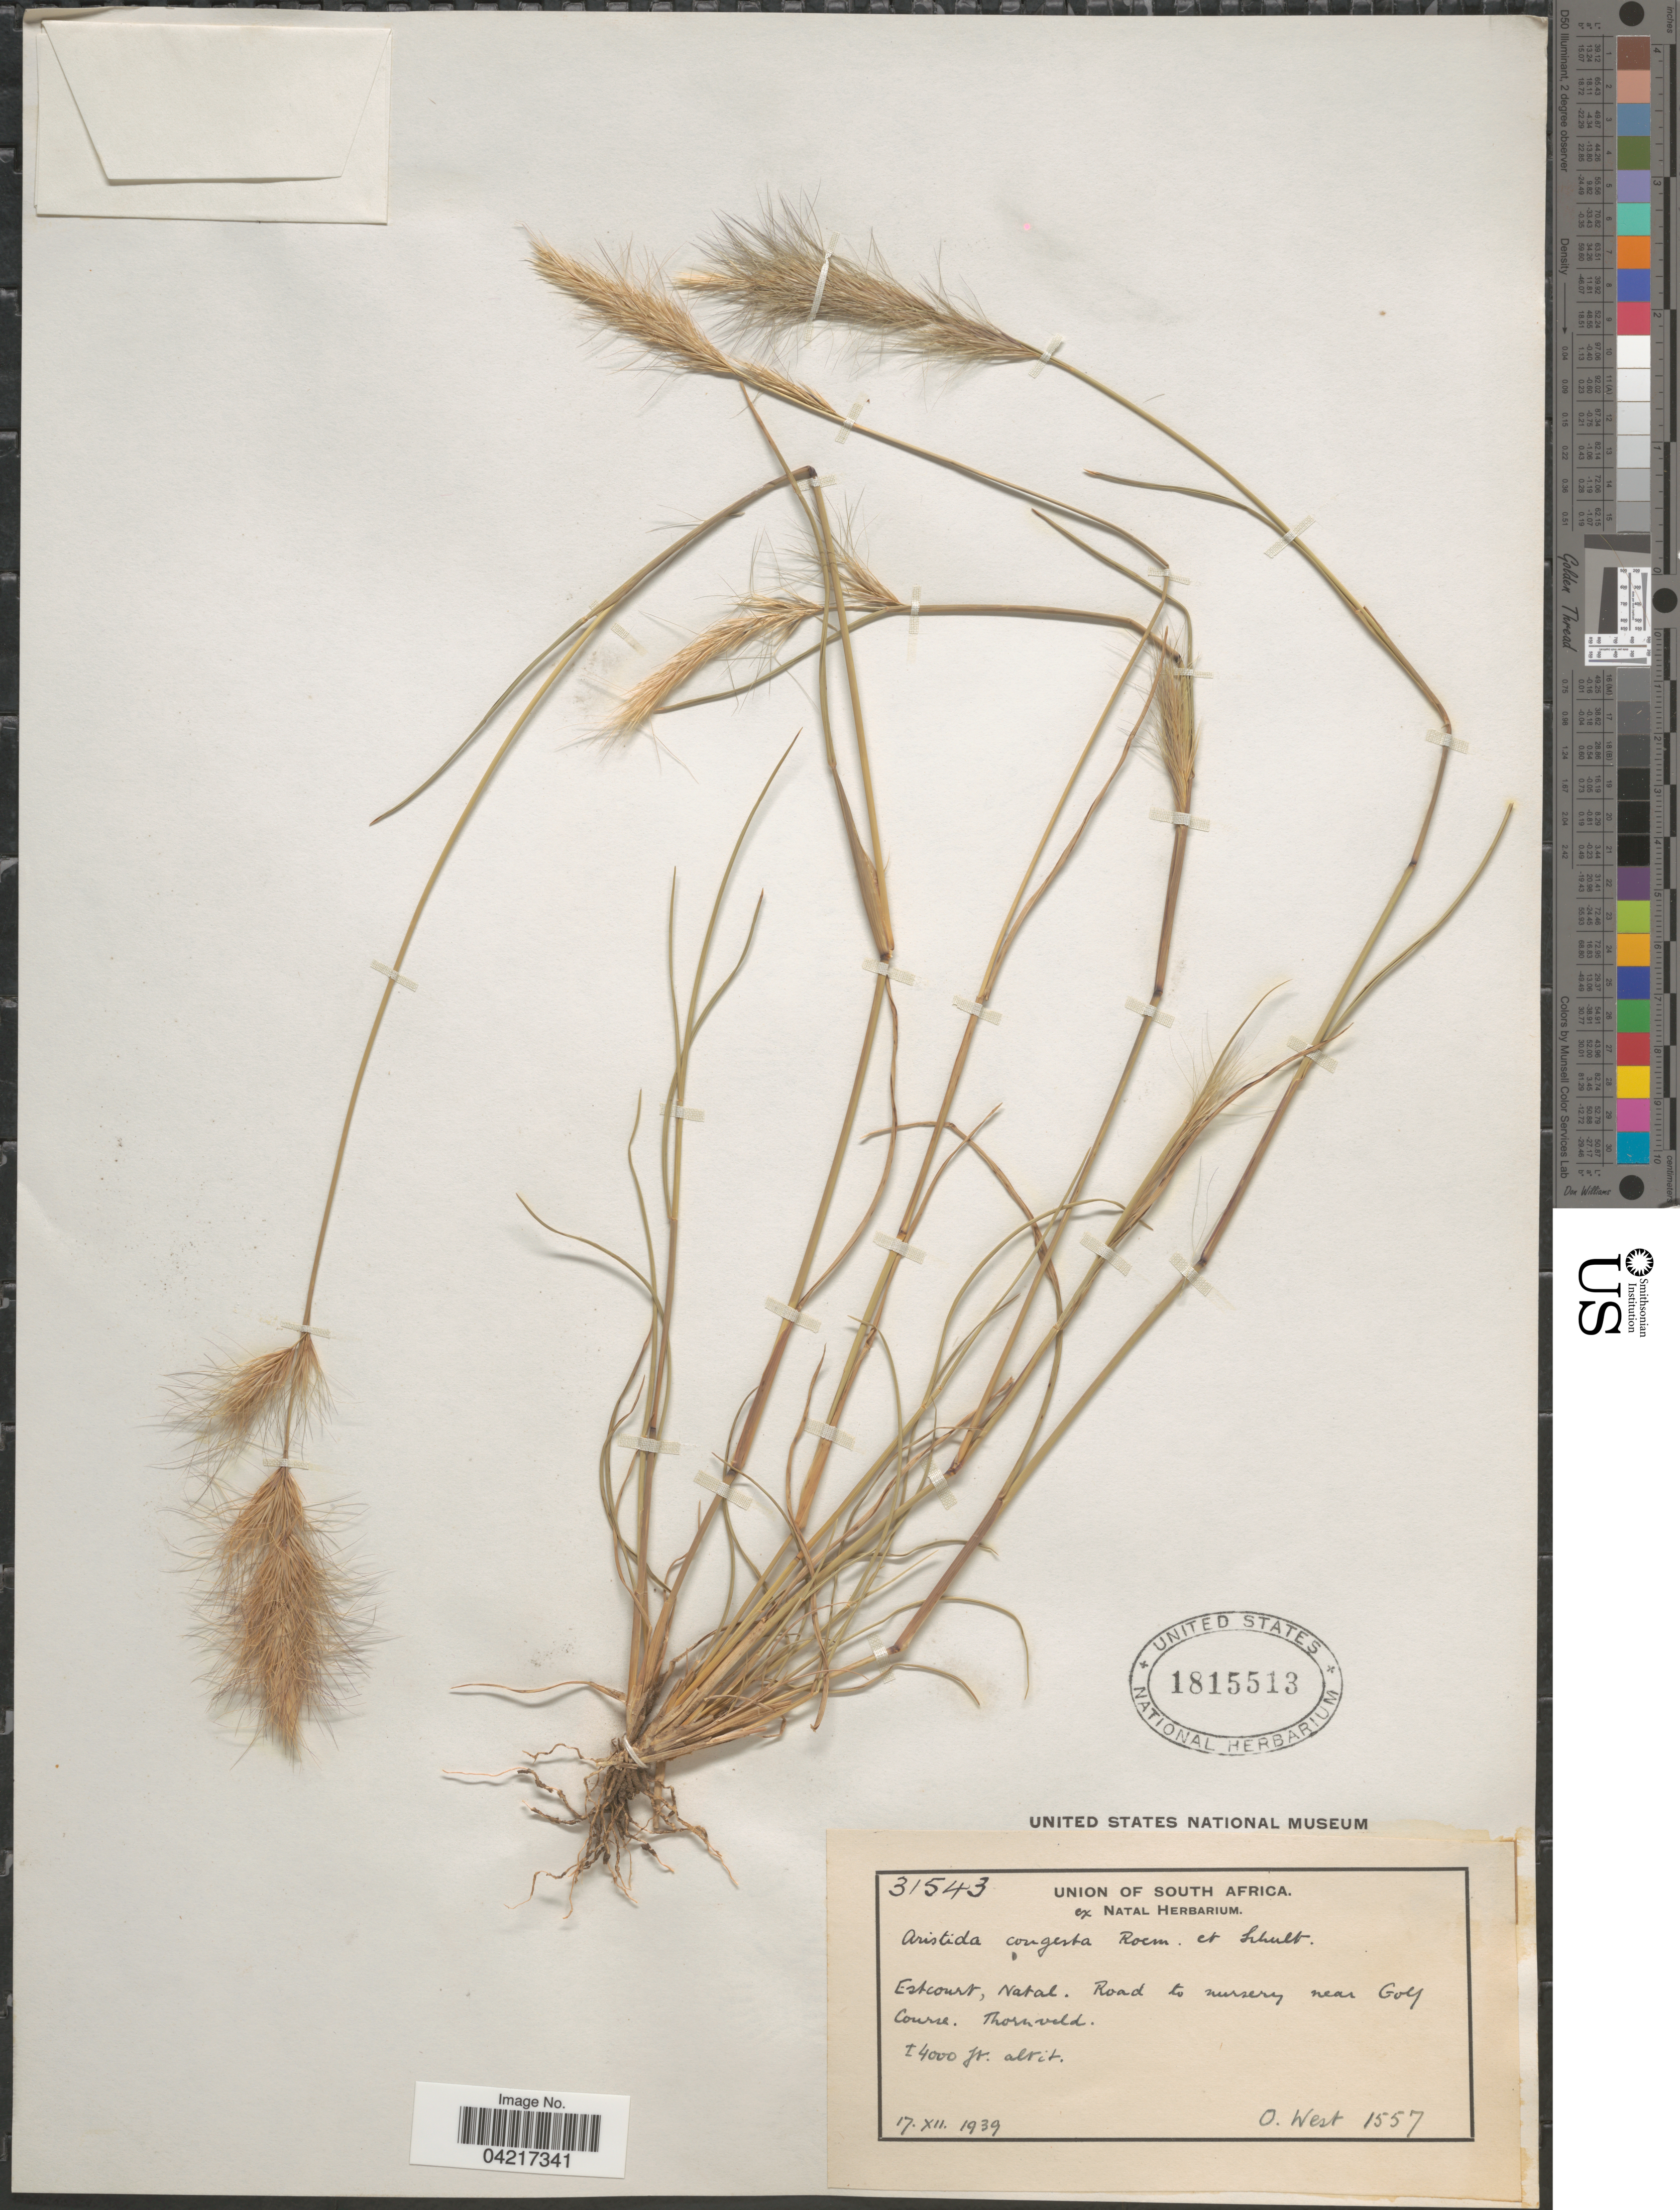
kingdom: Plantae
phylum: Tracheophyta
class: Liliopsida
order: Poales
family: Poaceae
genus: Aristida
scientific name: Aristida congesta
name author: Roem. & Schult.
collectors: O. West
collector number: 1557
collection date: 1939-12-17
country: South Africa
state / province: KwaZulu-Natal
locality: Estcourt, Natal. Road to nursery near Golf Course. Thornveld.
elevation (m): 1219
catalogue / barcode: US 1815513